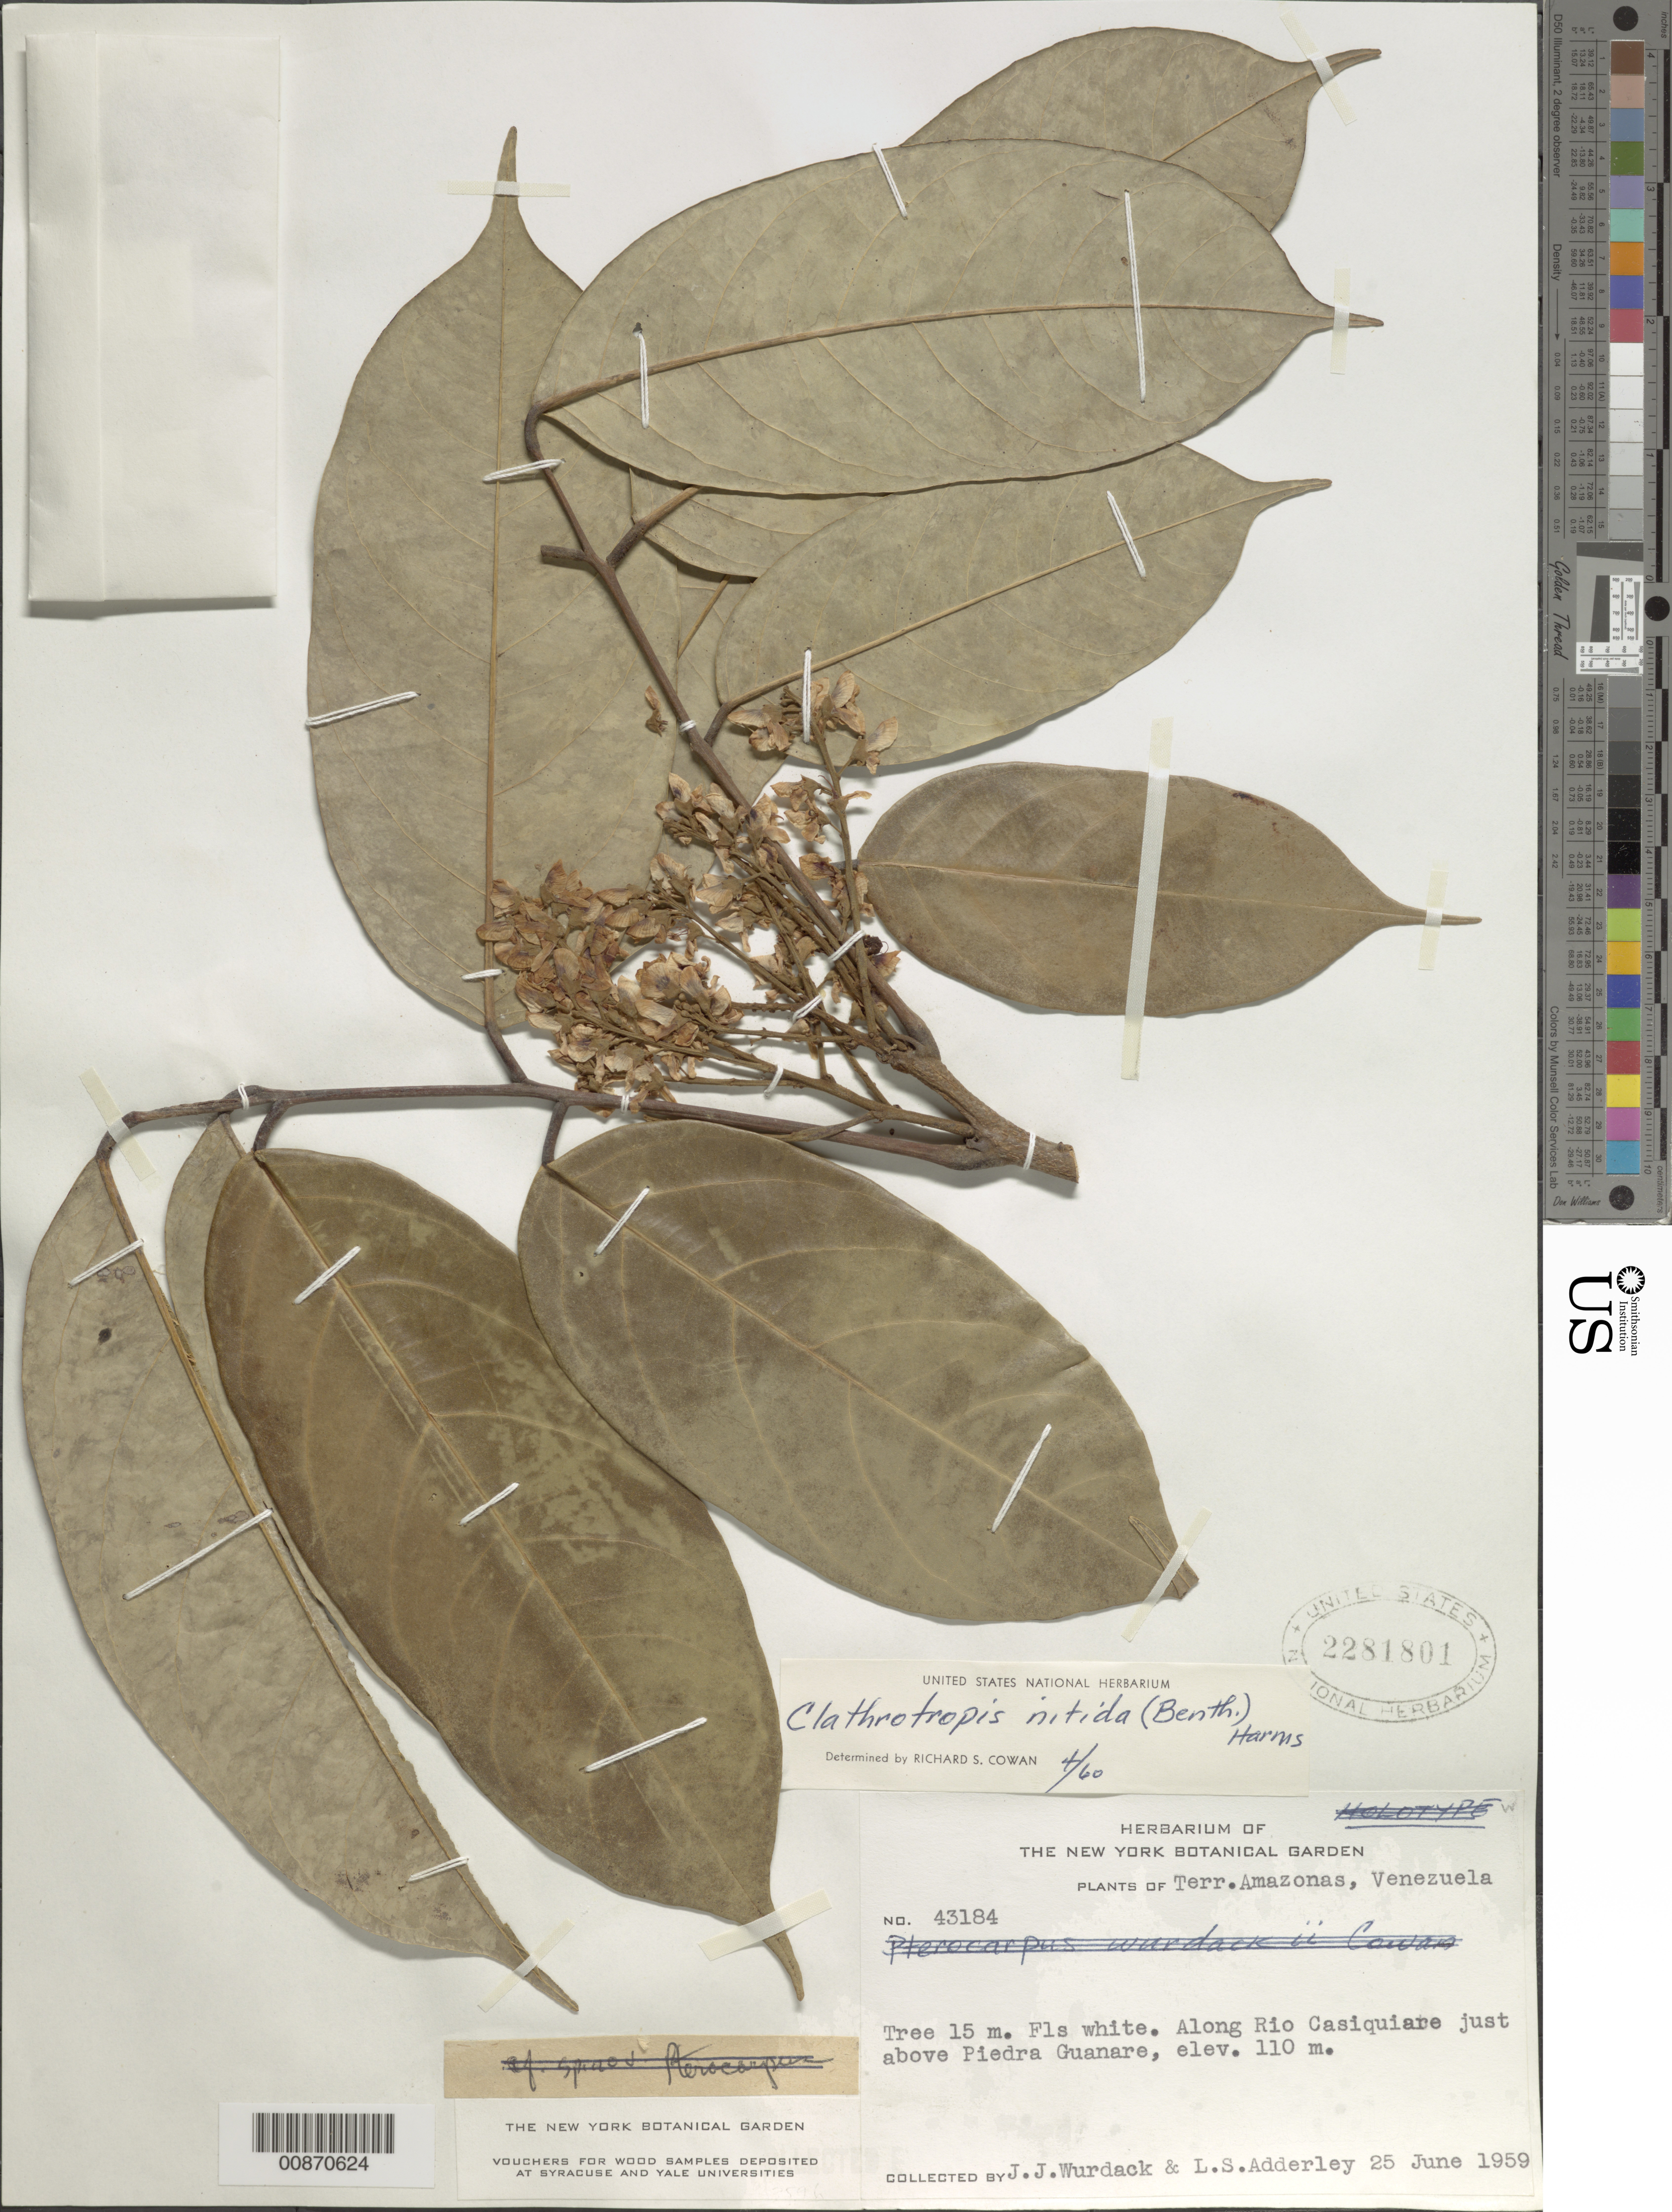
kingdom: Plantae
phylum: Tracheophyta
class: Magnoliopsida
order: Fabales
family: Fabaceae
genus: Clathrotropis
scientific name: Clathrotropis nitida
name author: Harms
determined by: Cowan, R. S.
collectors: J. J. Wurdack & L. S. Adderley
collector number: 43184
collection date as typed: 25-Jun-59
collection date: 1959-06-25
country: Venezuela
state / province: Amazonas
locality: Río Casiquiare, just above Piedra Guanare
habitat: Along river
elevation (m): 110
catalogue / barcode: US 2281801